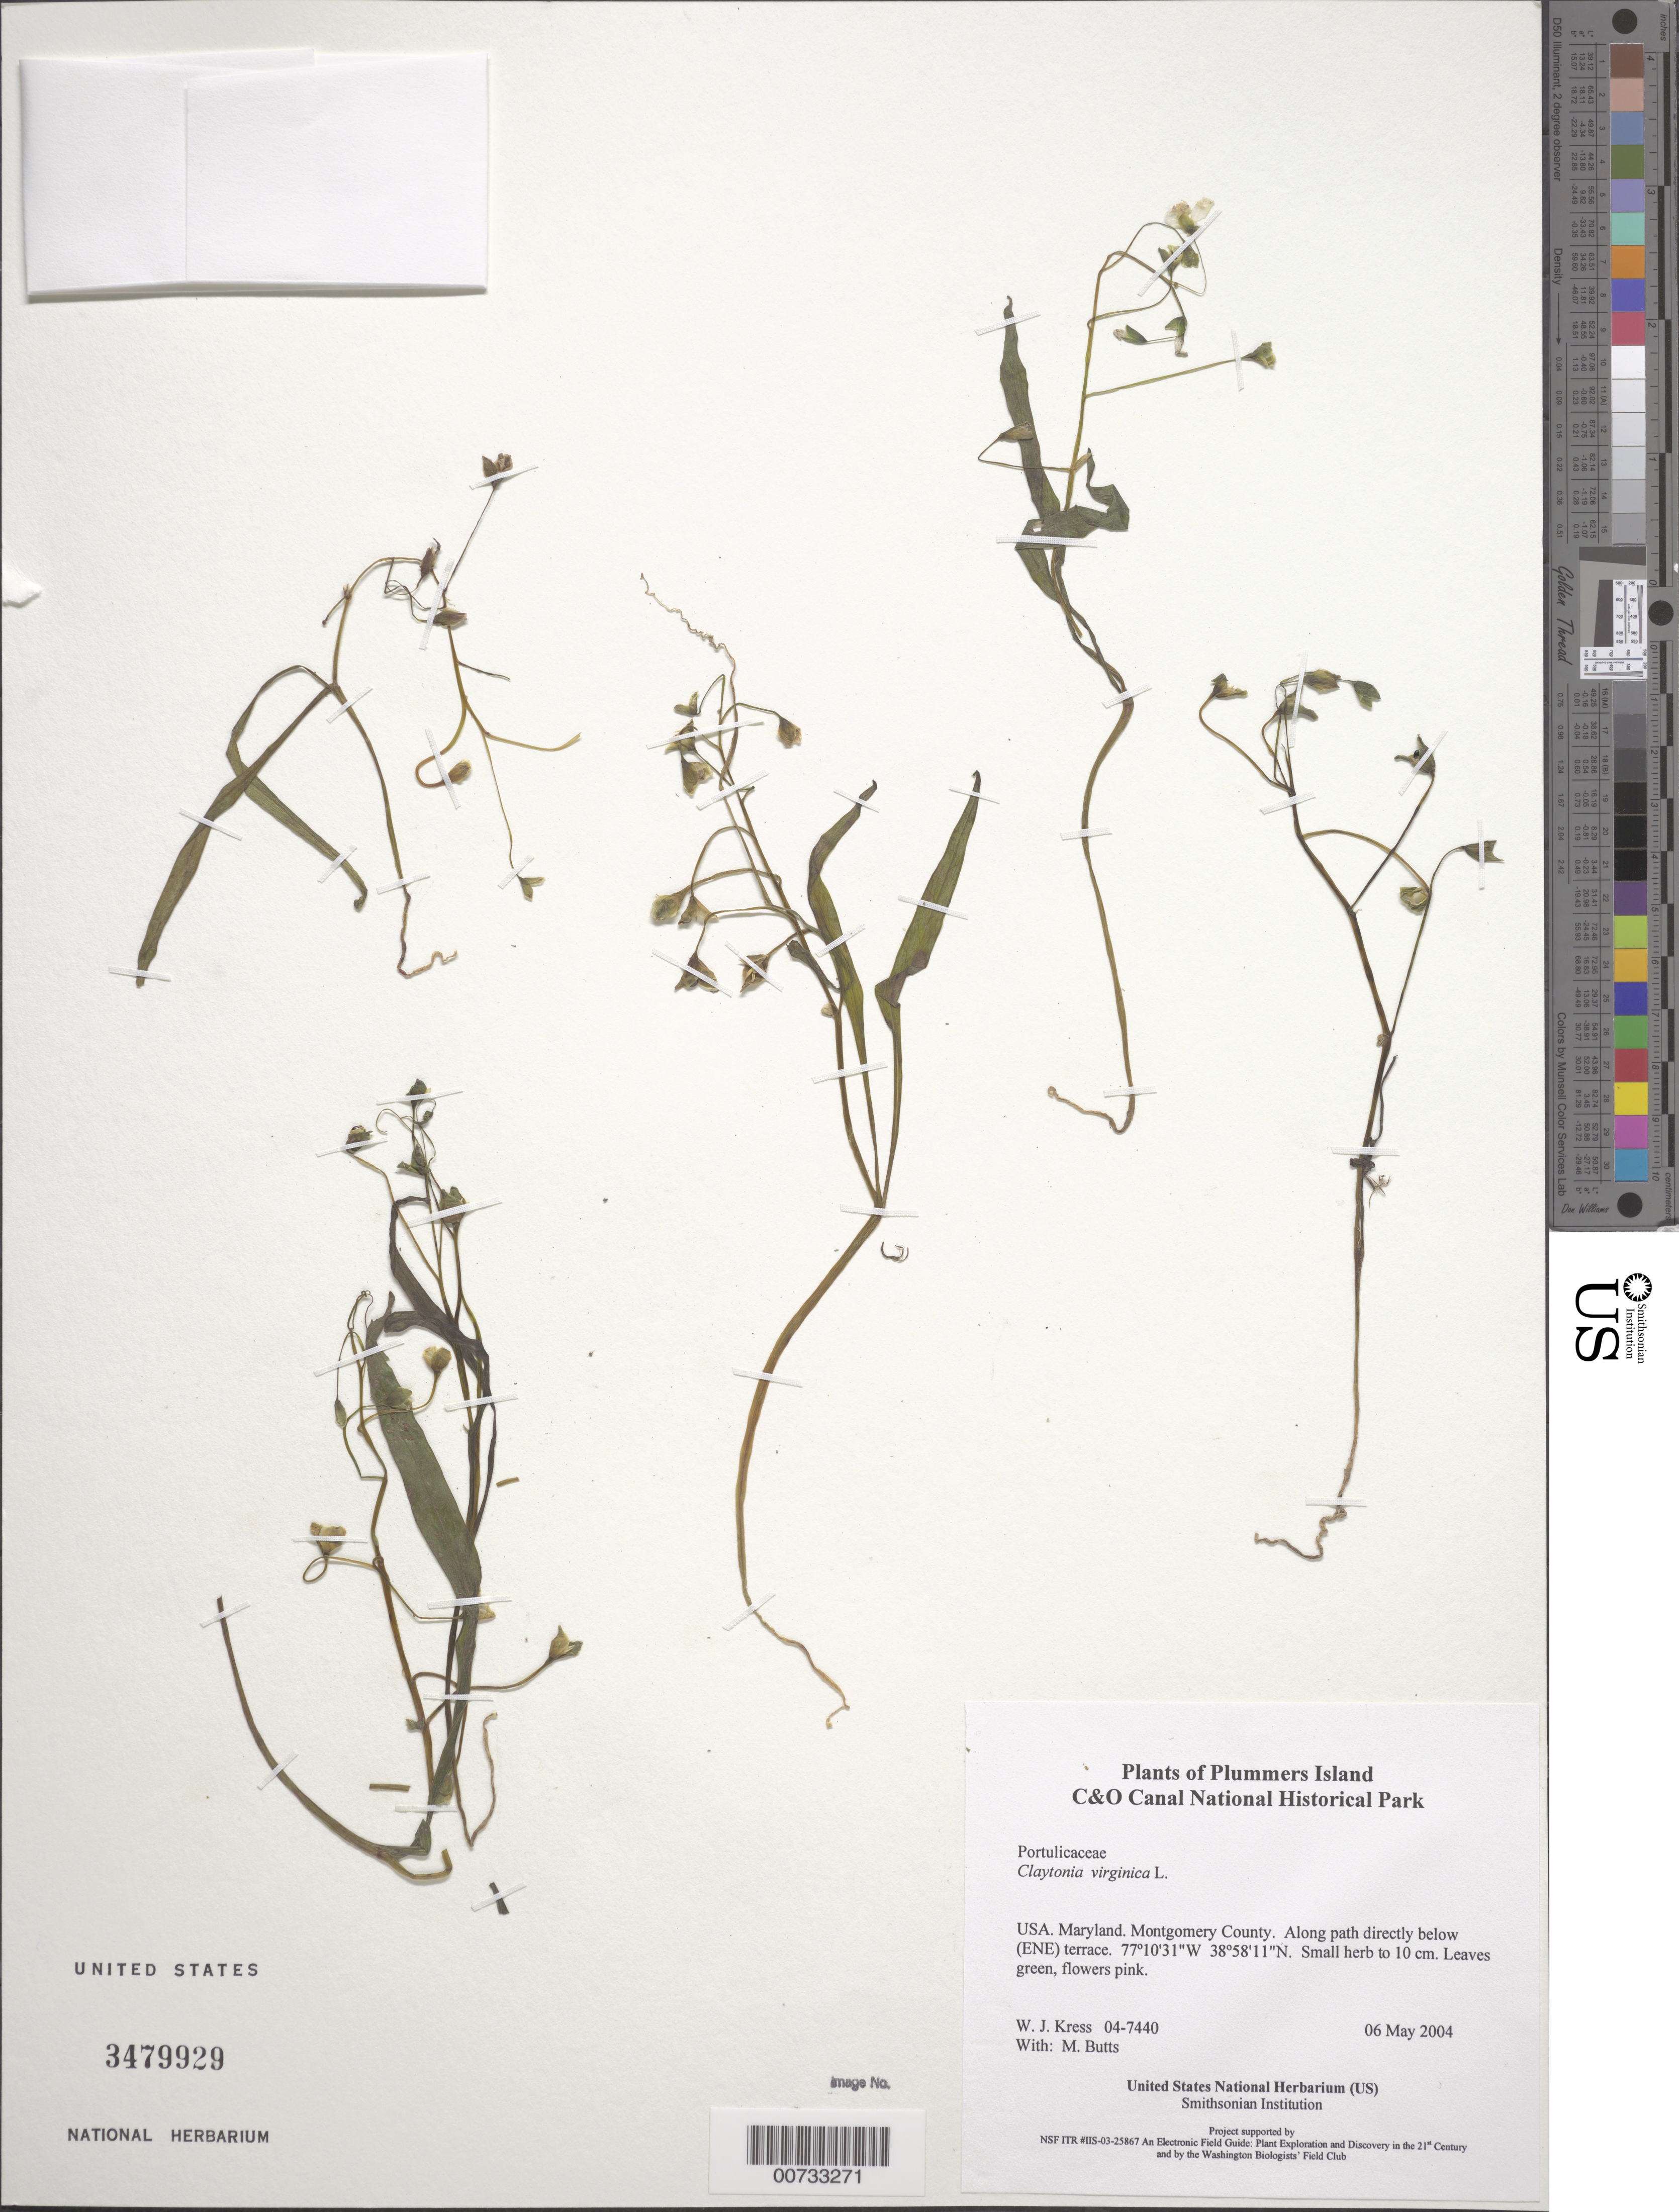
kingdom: Plantae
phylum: Tracheophyta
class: Magnoliopsida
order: Caryophyllales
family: Montiaceae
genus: Claytonia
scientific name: Claytonia virginica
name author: L.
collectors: W. J. Kress & M. B. Butts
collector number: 04-7440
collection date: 2004-05-06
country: United States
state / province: Maryland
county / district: Montgomery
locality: Chesapeake and Ohio Canal National Historical Park, Plummers Island, along path directly below (ENE) of terrace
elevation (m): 20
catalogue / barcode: US 3479929